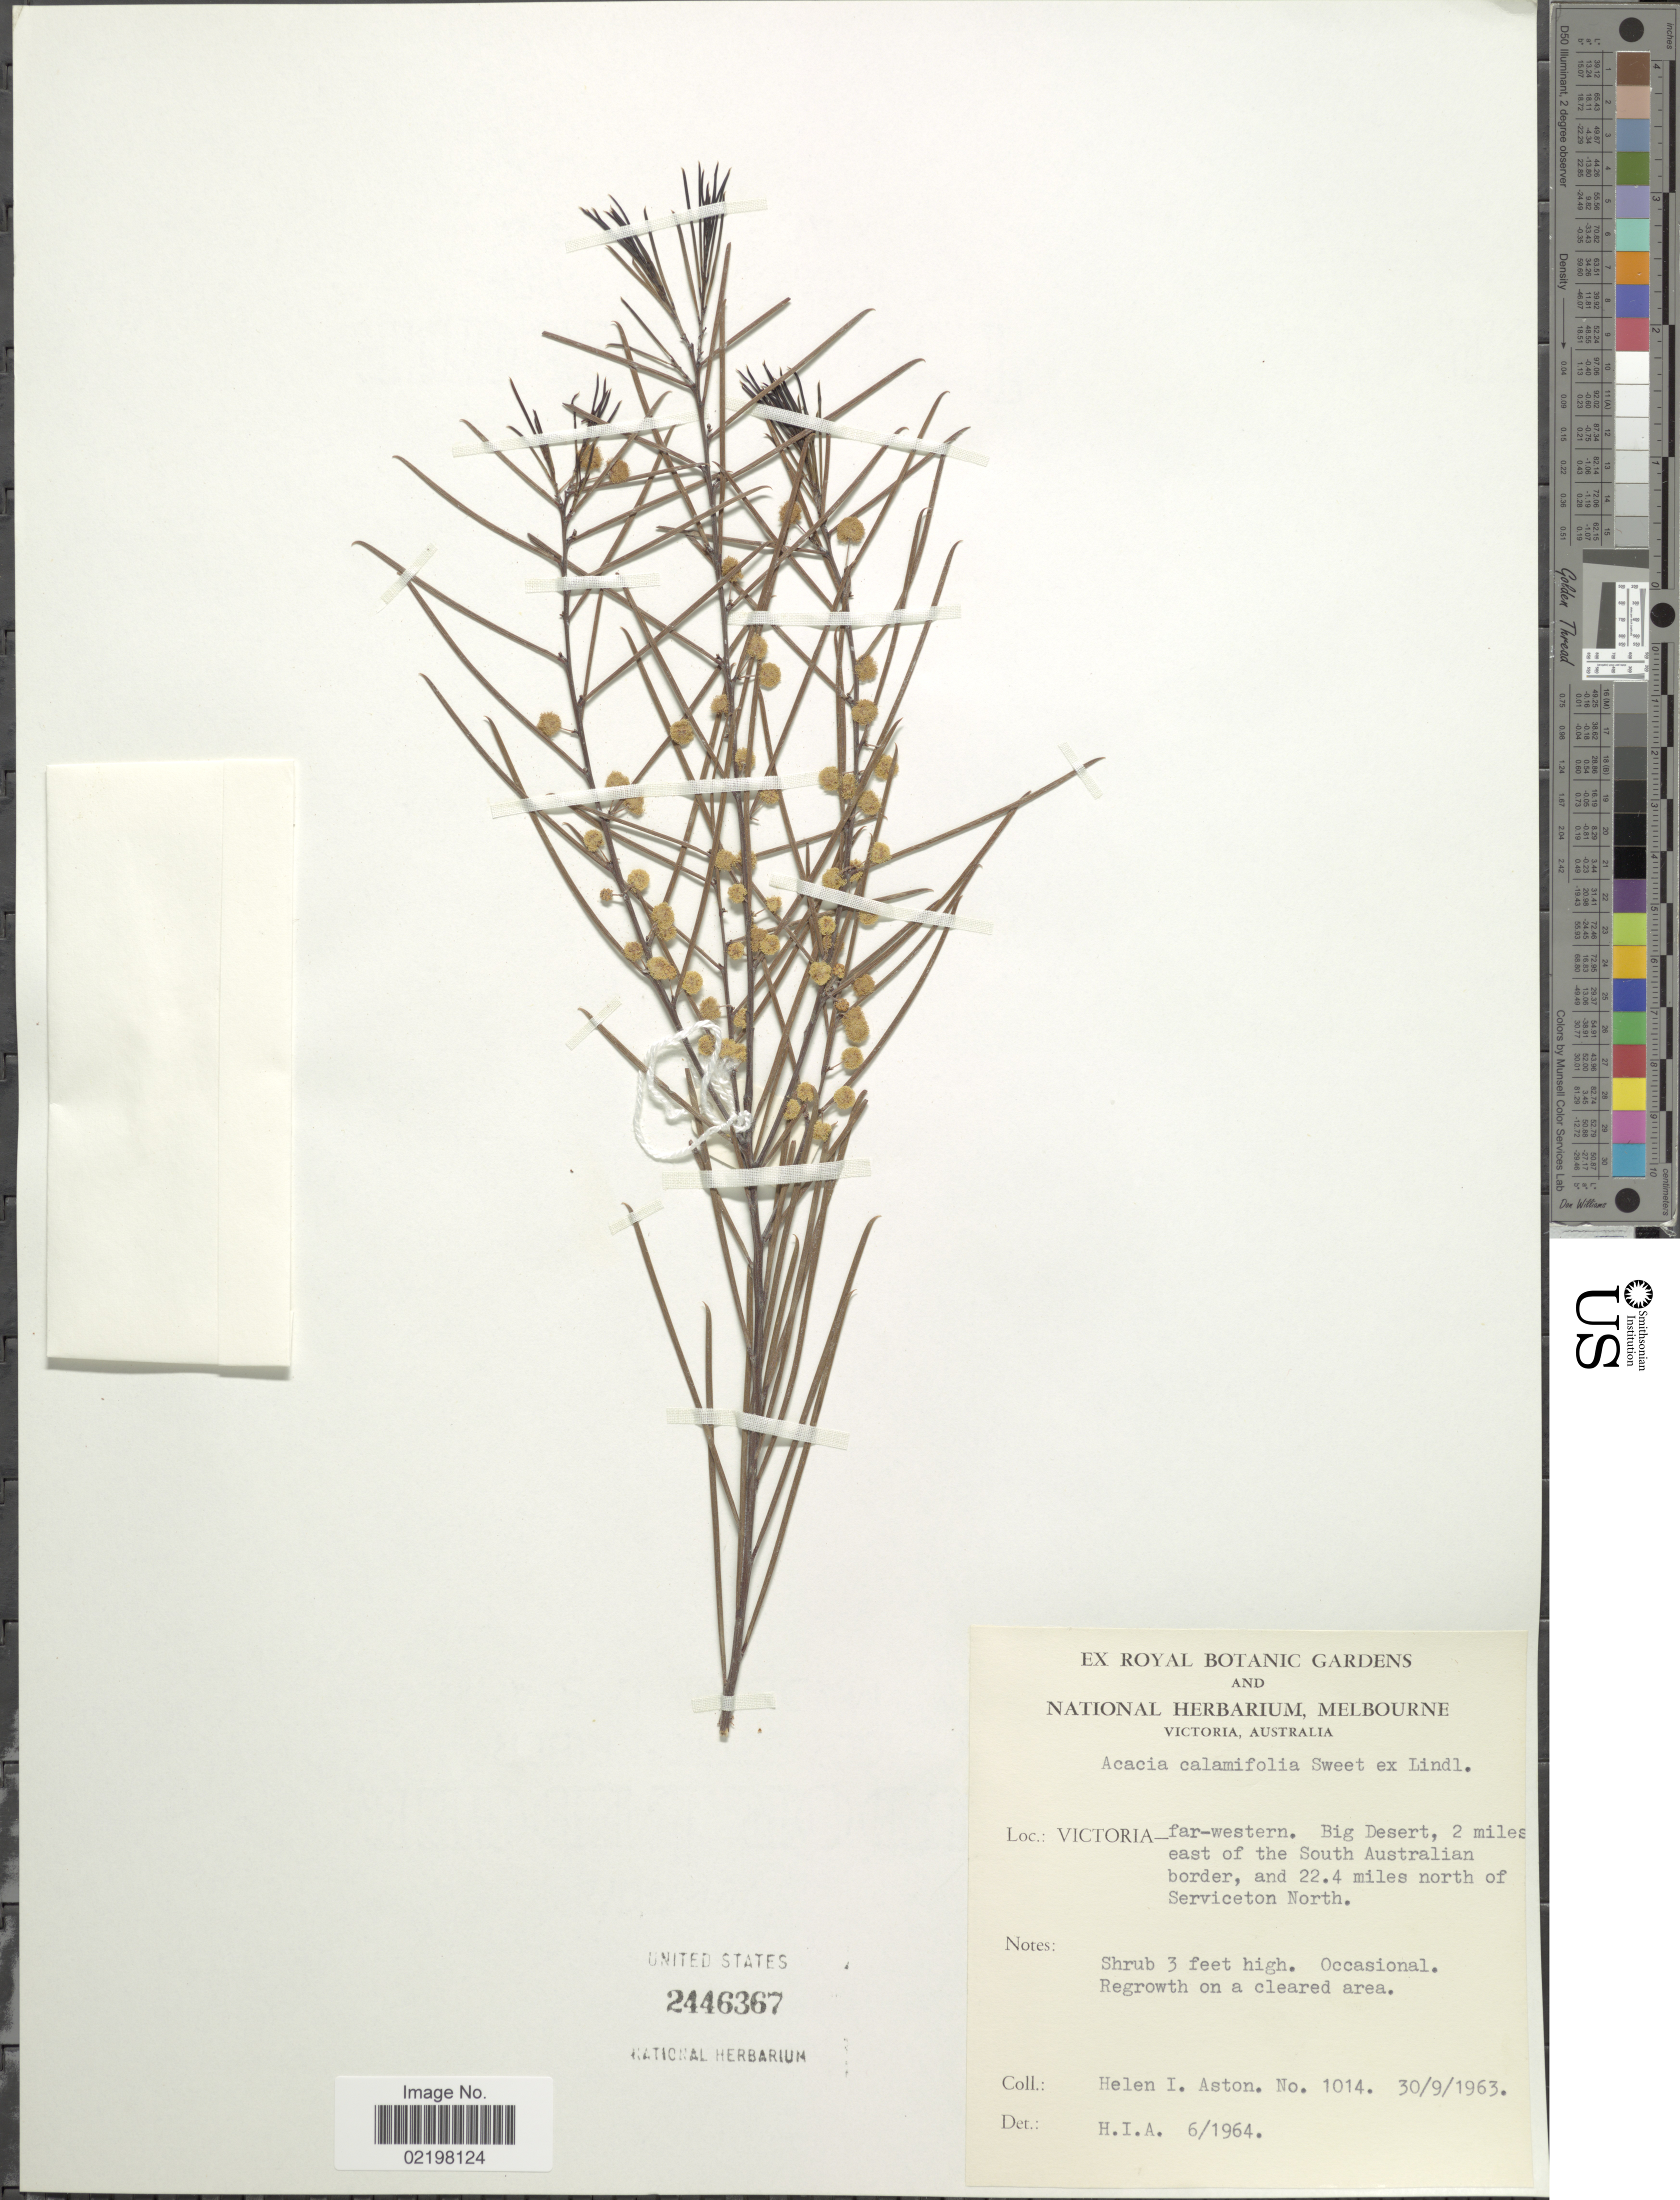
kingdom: Plantae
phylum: Tracheophyta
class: Magnoliopsida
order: Fabales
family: Fabaceae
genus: Acacia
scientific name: Acacia calamifolia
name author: Lindl.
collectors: H. I. Aston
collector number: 1014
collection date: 1963-09-30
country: Australia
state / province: Victoria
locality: Victoria, far-western, Big Desert, 2 miles east of the South Australian border, and 22.4 miles north of Serviceton North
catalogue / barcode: US 2446367